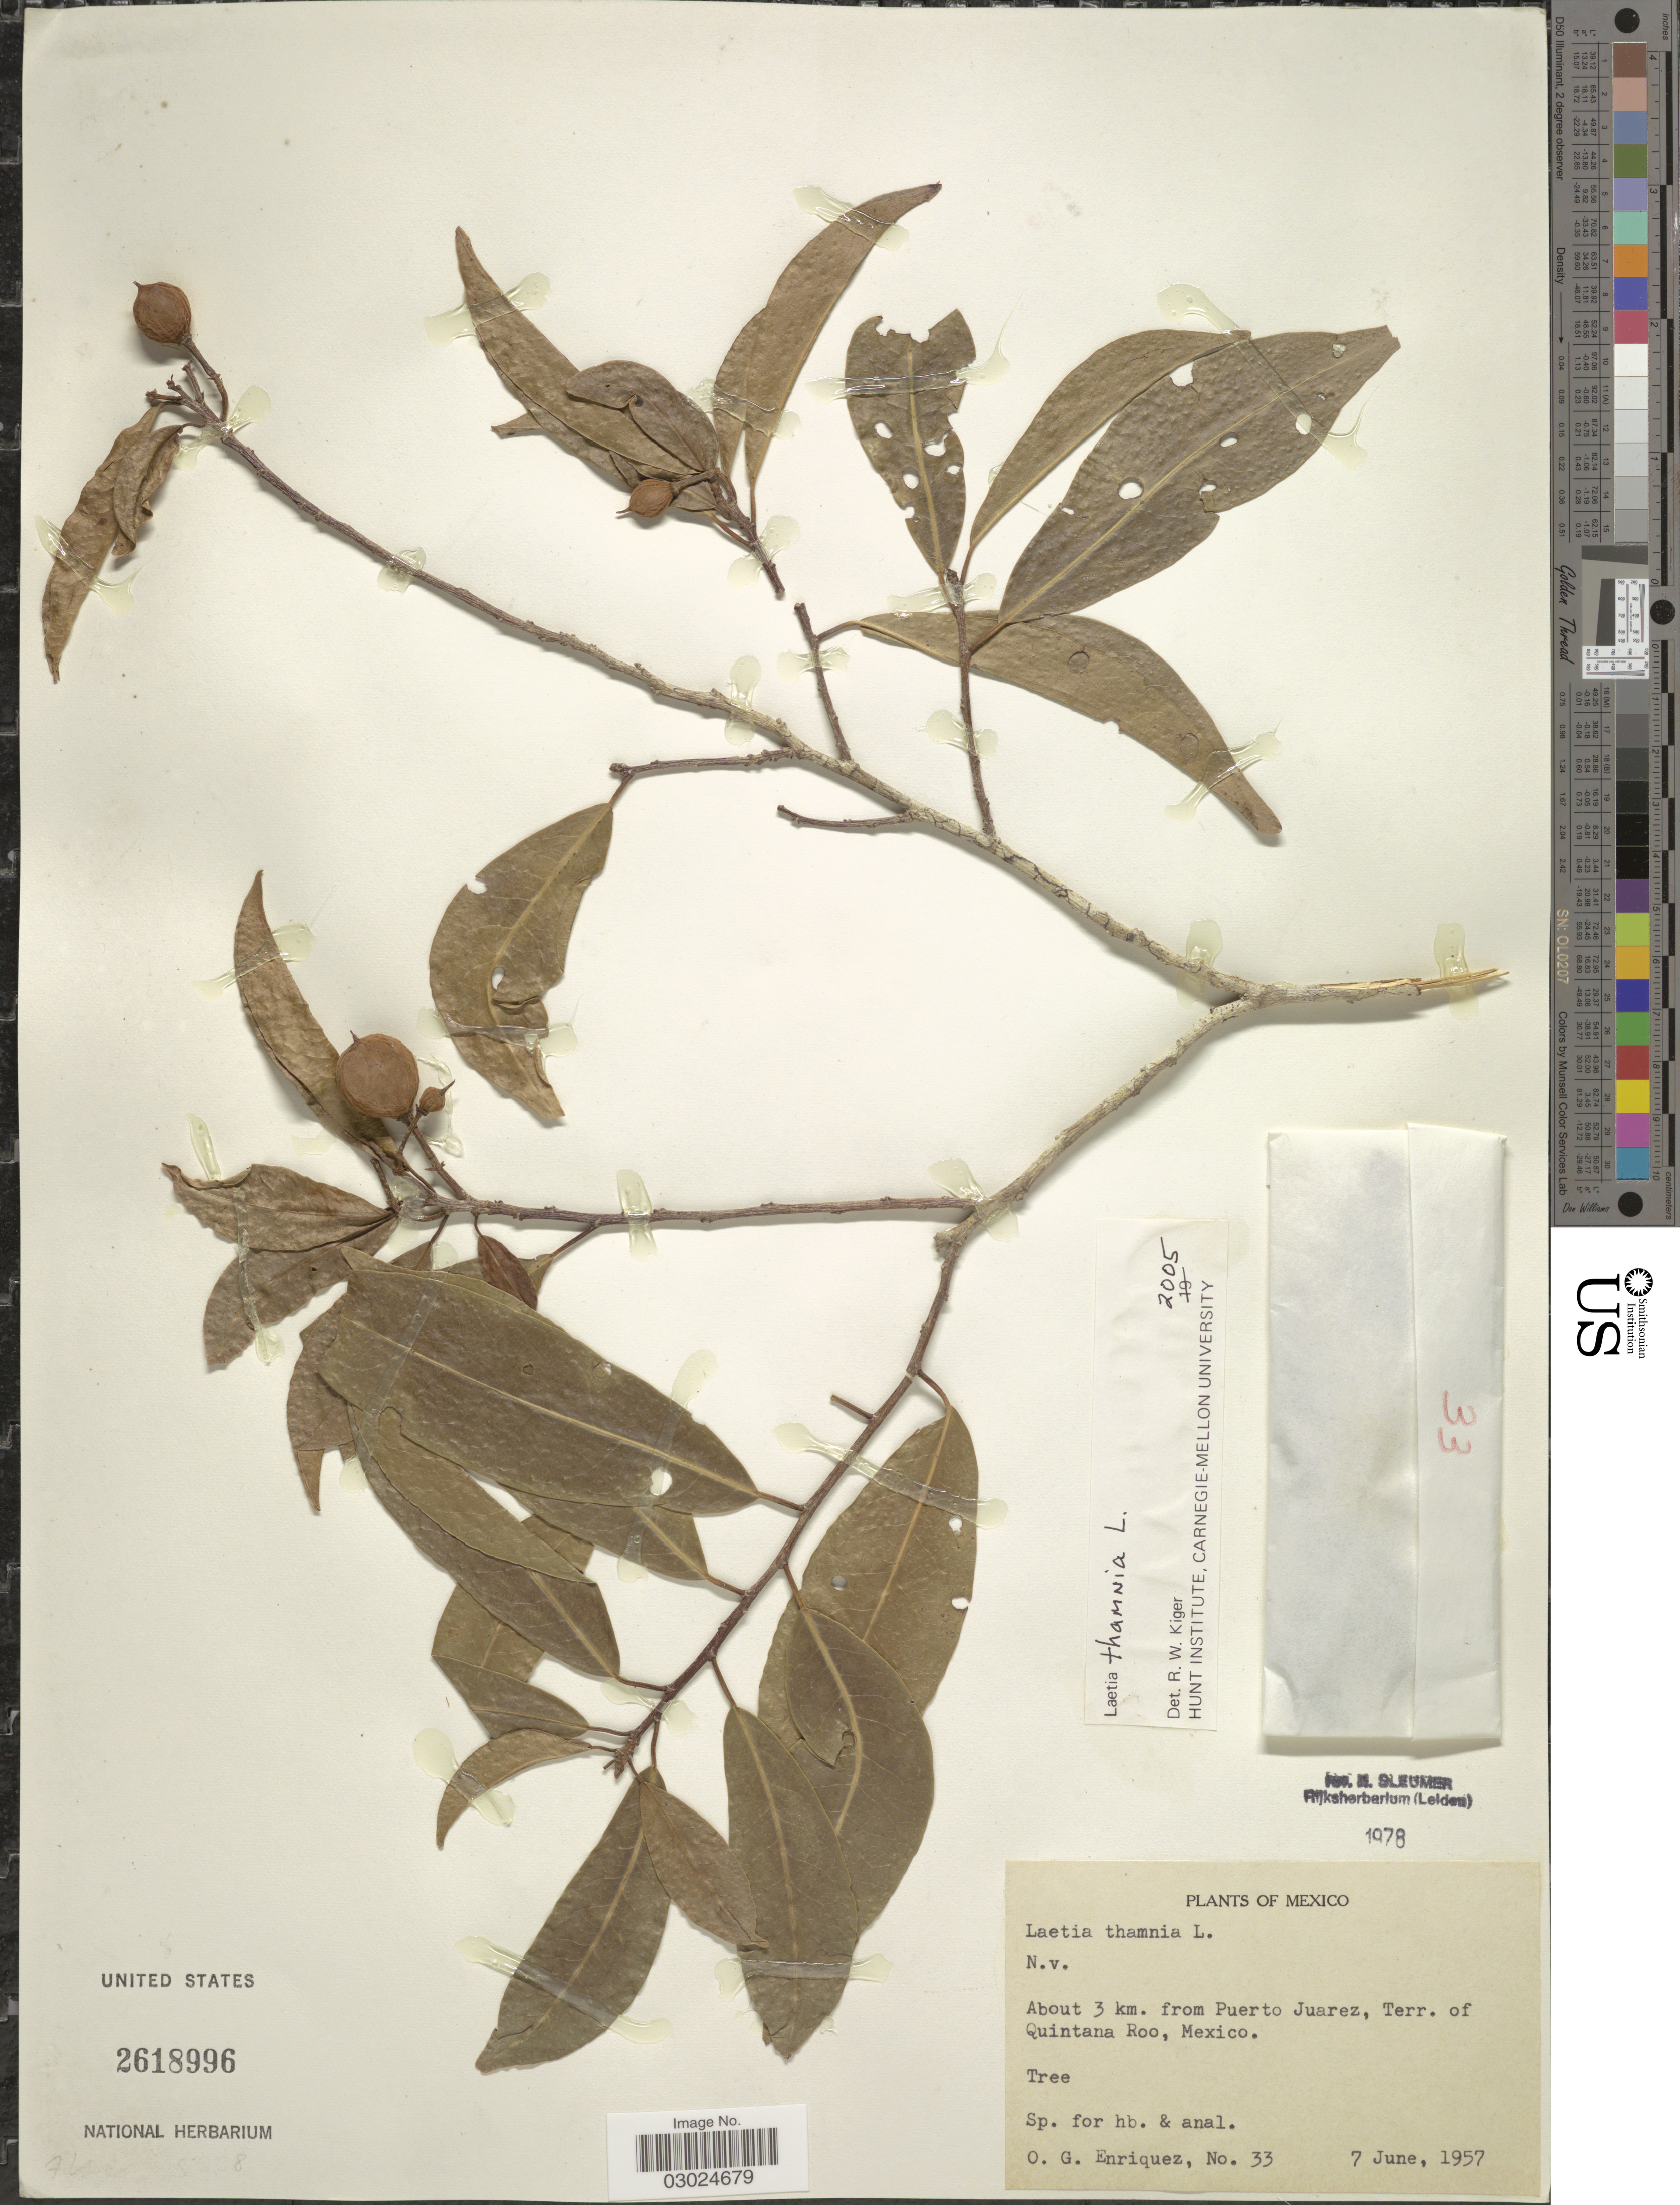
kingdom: Plantae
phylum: Tracheophyta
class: Magnoliopsida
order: Malpighiales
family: Salicaceae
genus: Laetia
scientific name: Laetia thamnia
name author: L.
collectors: O. Enriquez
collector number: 33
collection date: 1957-06-07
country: Mexico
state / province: Quintana Roo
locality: About 3 km. from Puerto Juarez, Terr. of Quintana Roo.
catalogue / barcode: US 2618996